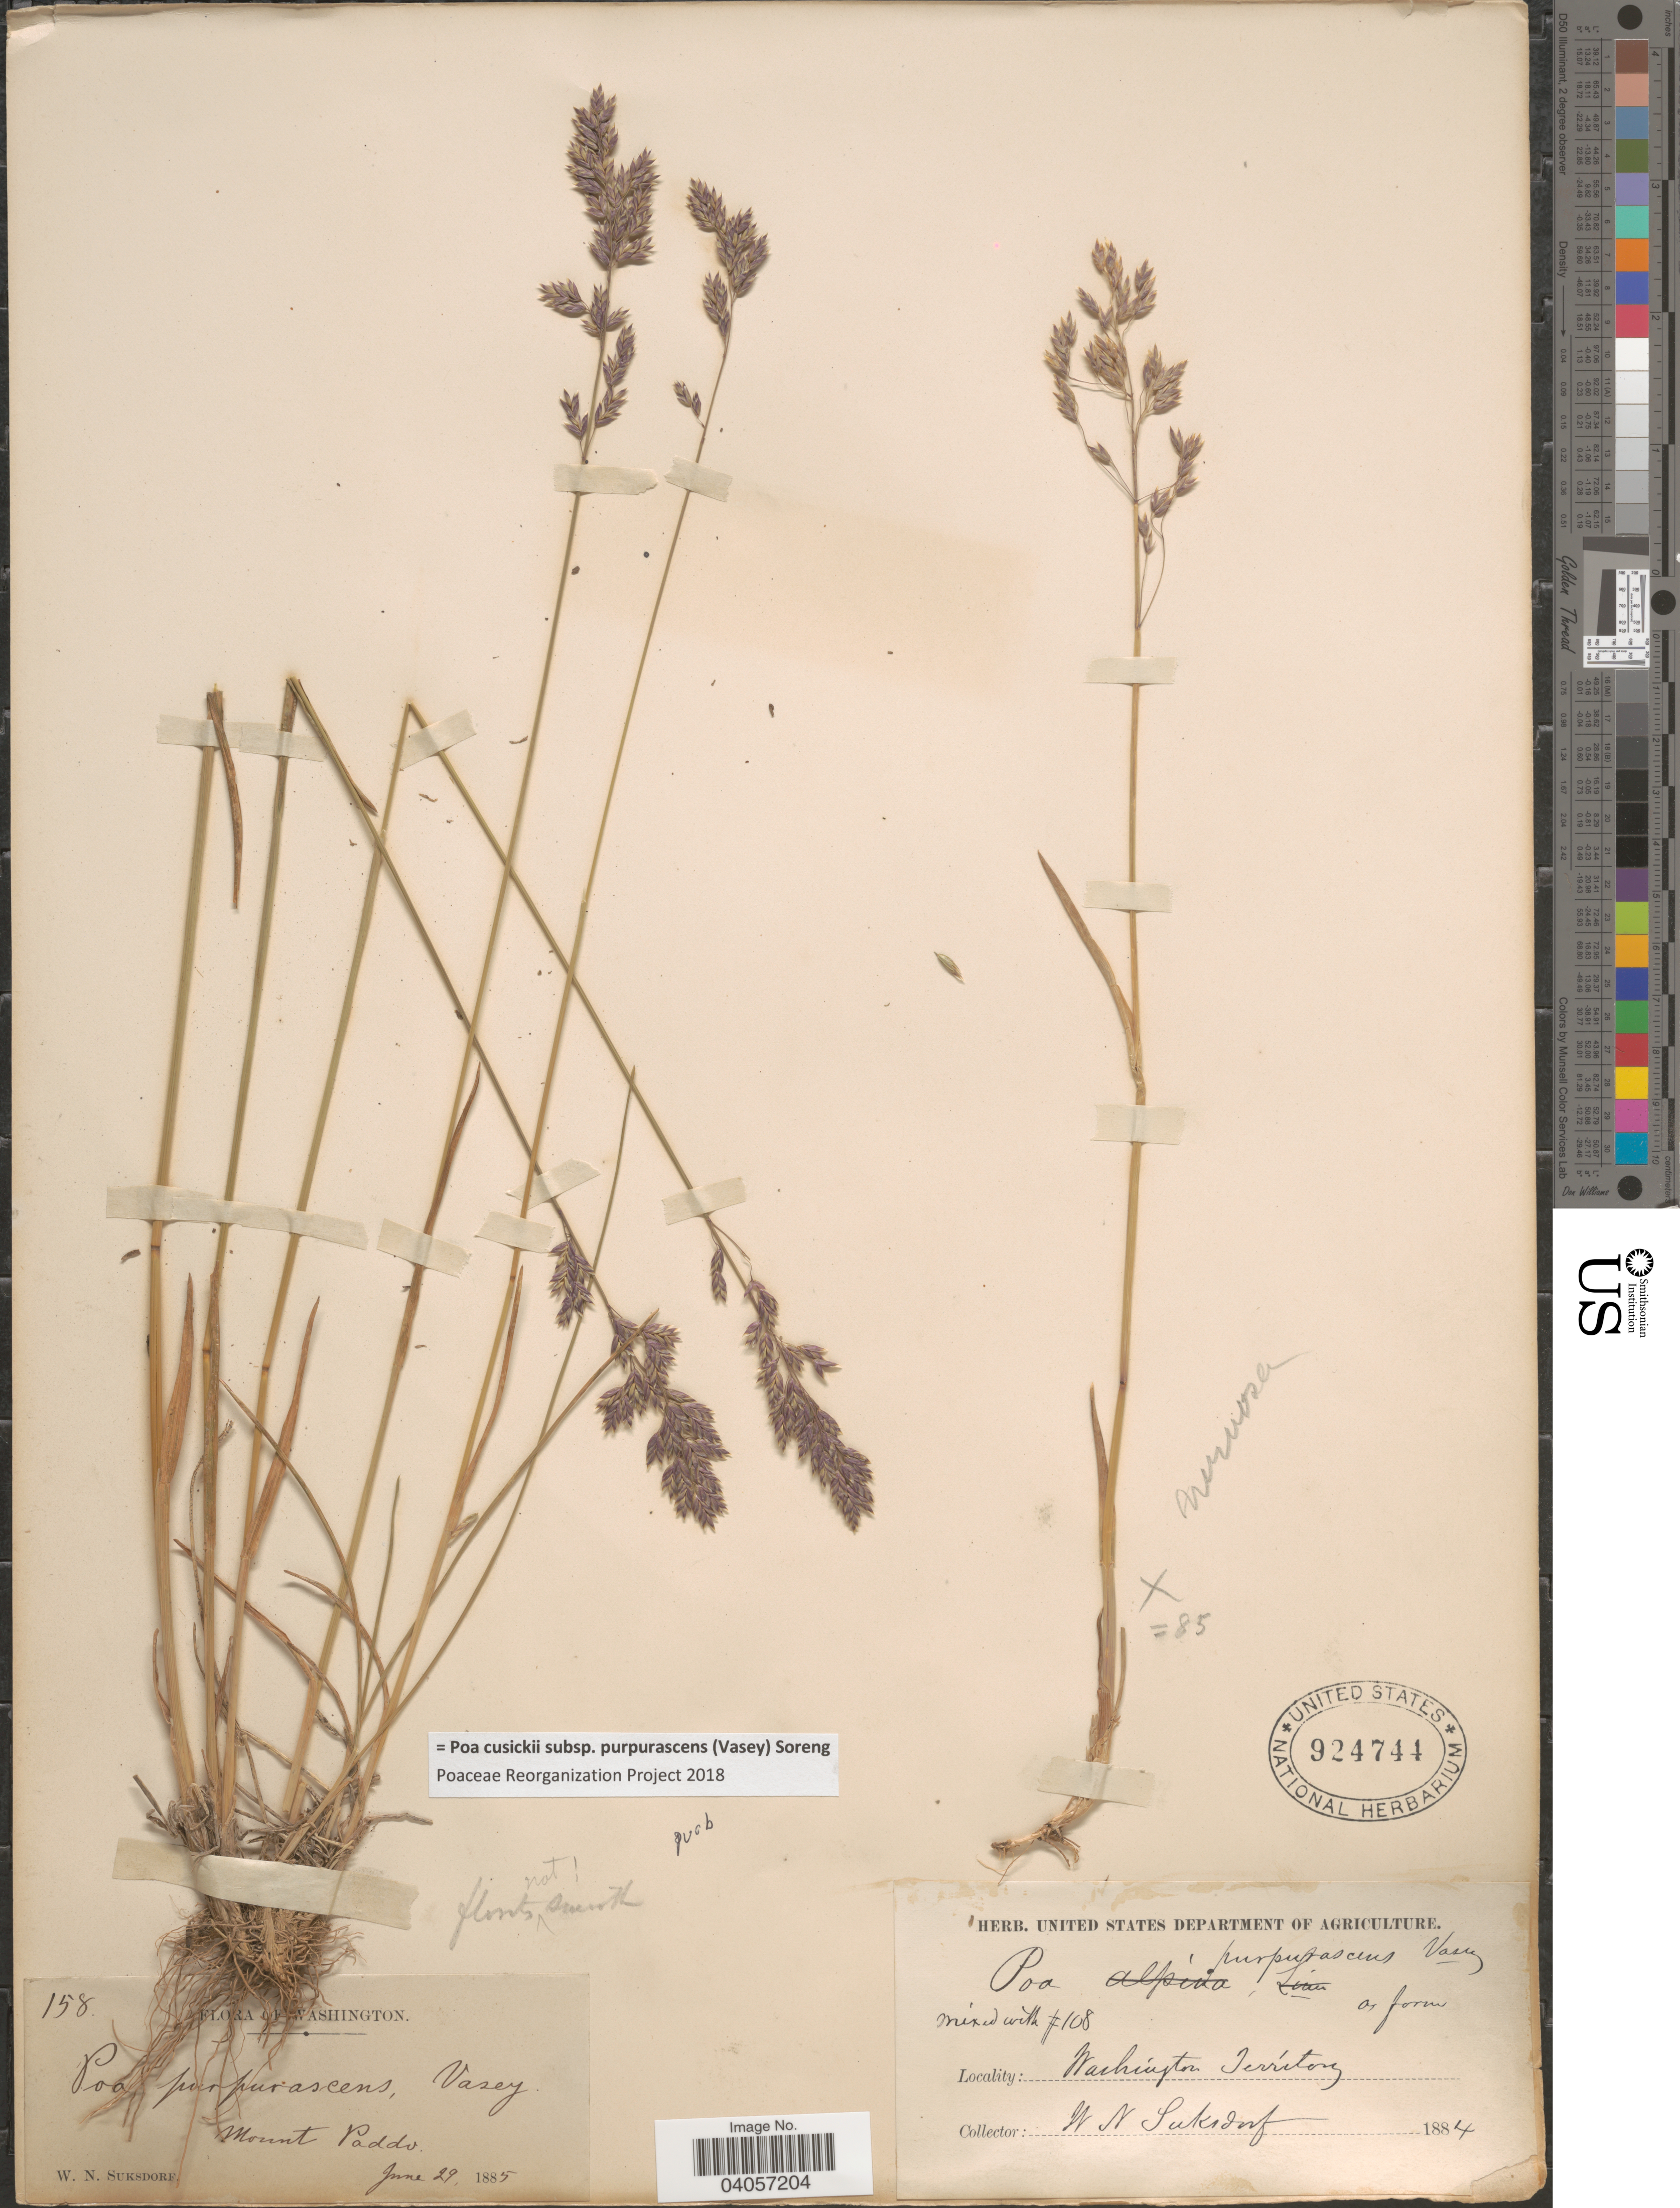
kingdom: Plantae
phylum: Tracheophyta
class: Liliopsida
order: Poales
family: Poaceae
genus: Poa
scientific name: Poa cusickii subsp. purpurascens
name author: (Vasey) Soreng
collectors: W. N. Suksdorf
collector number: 108?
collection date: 1884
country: United States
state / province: Washington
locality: Washington Territory.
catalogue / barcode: US 924744